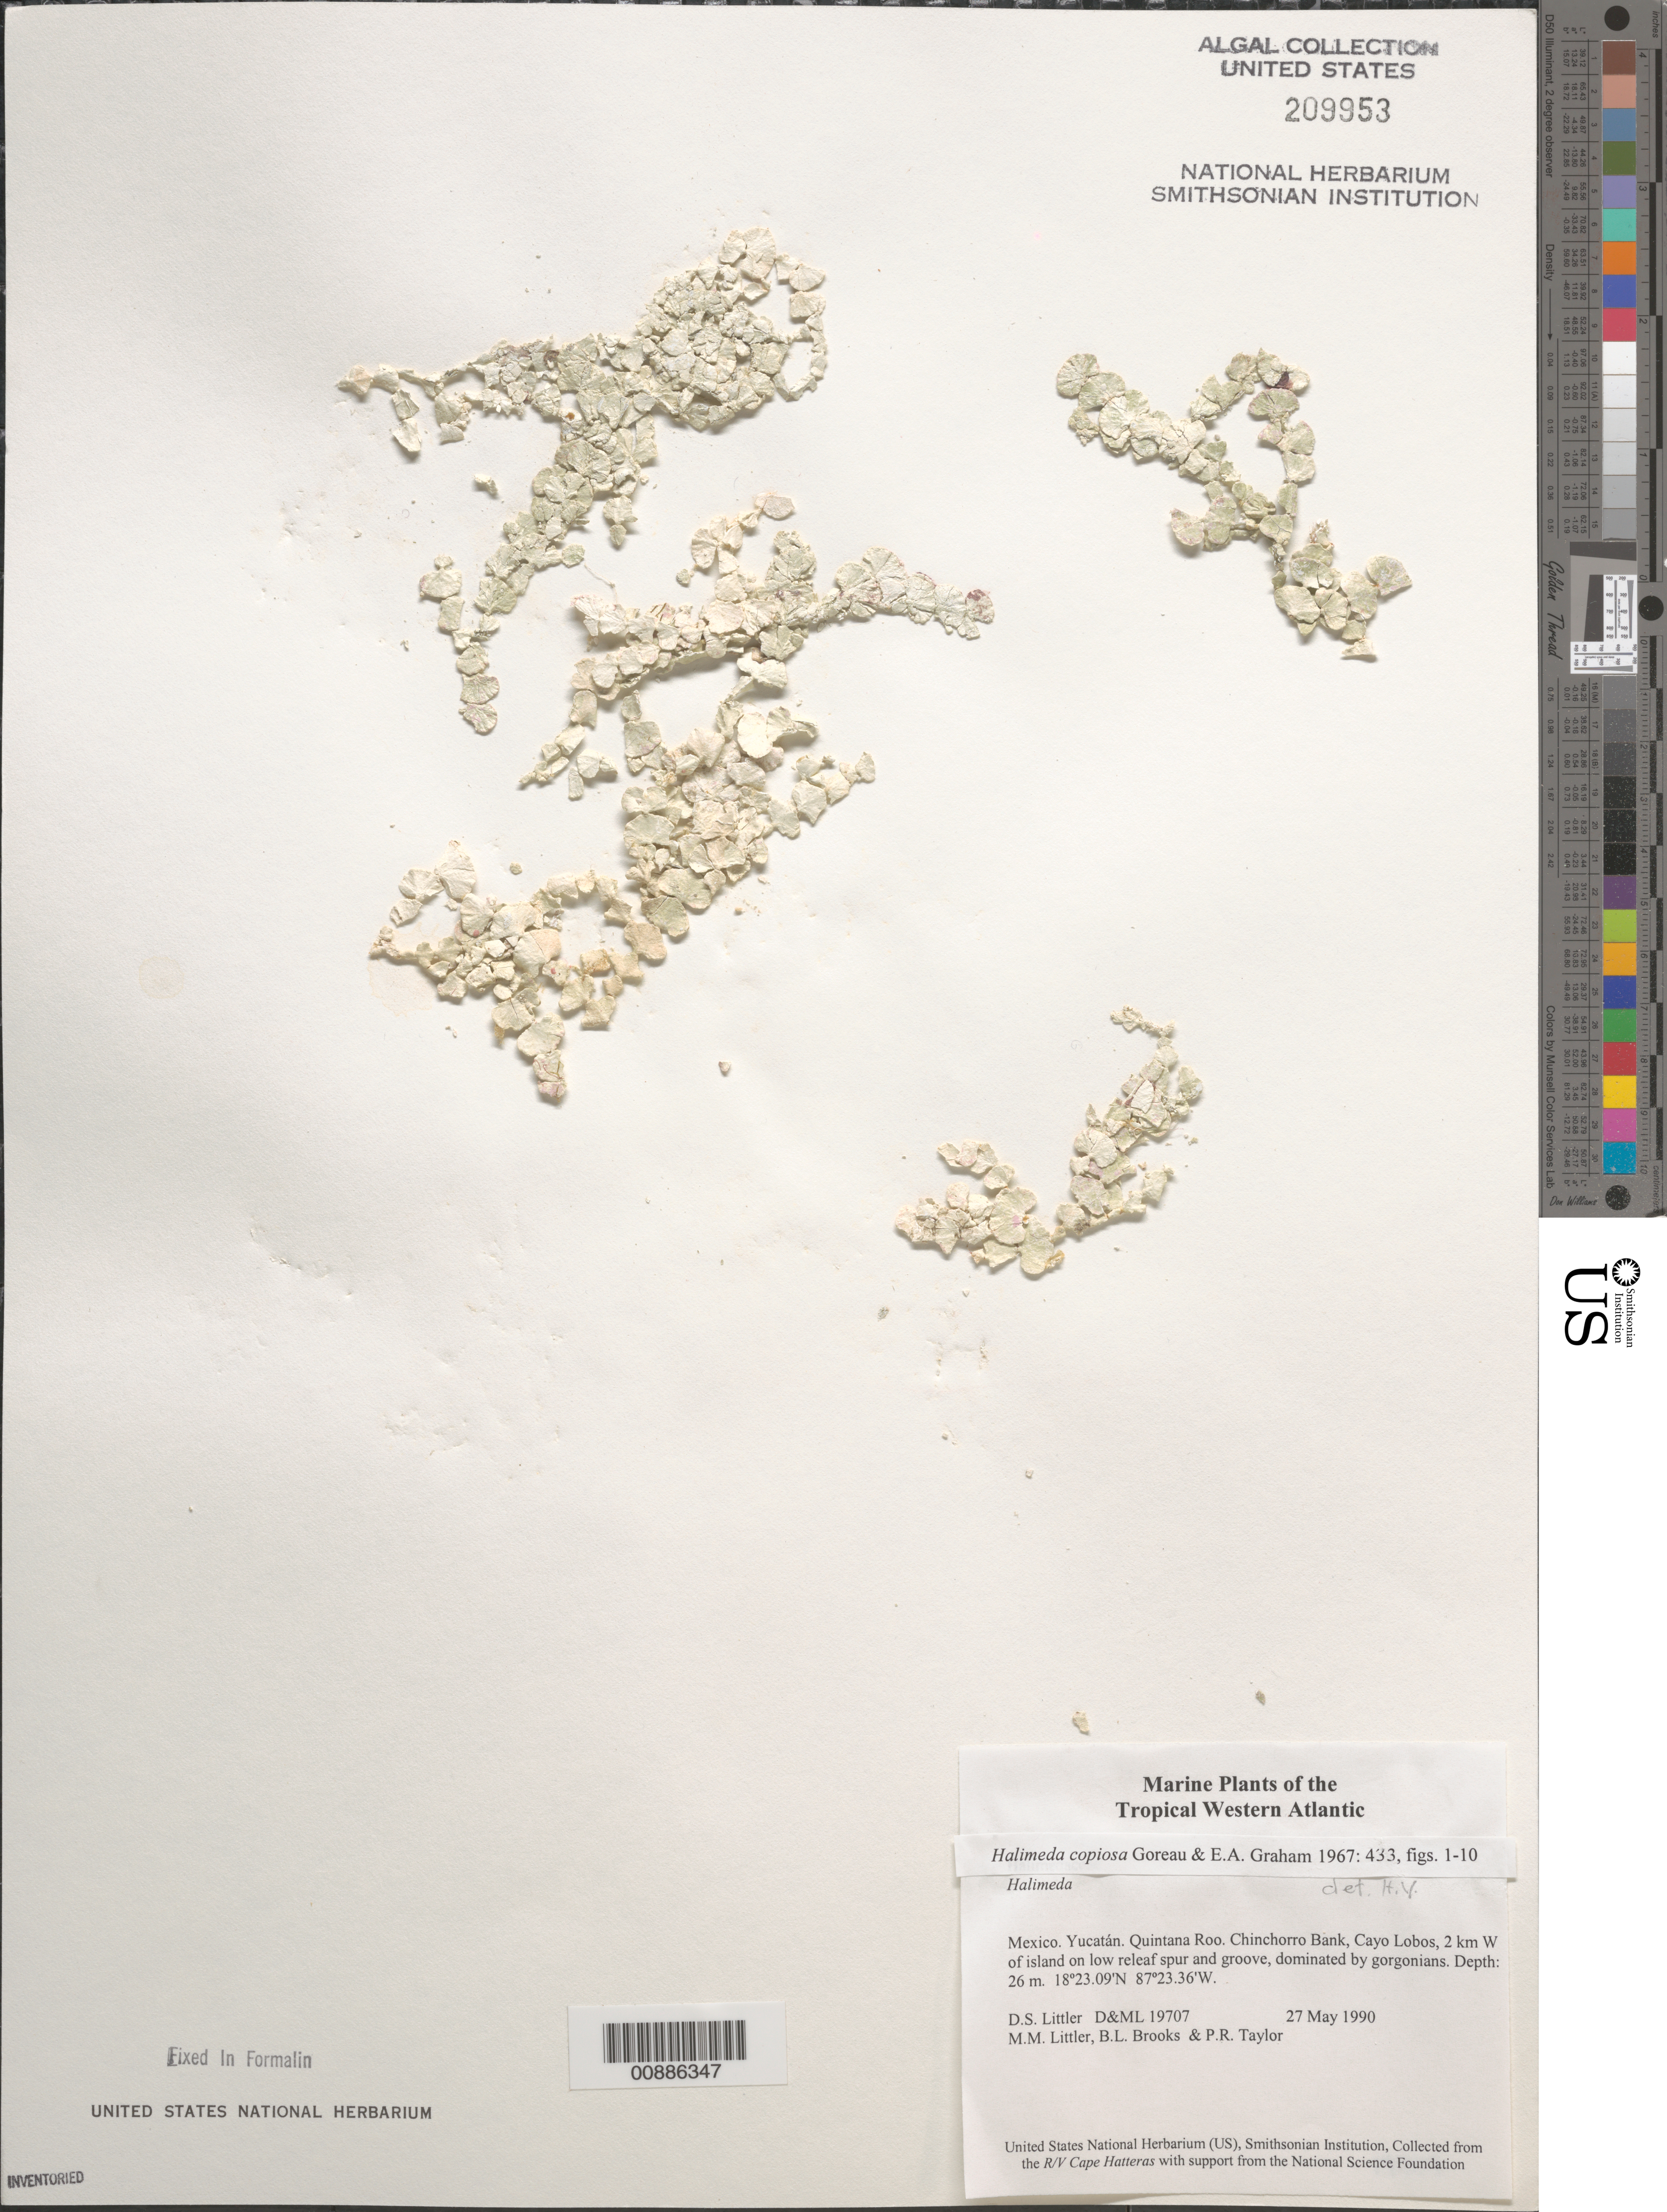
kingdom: Plantae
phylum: Chlorophyta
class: Ulvophyceae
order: Bryopsidales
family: Halimedaceae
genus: Halimeda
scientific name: Halimeda copiosa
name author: Goreau & E.A. Graham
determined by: Verbruggen, H.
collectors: D. S. Littler, M. M. Littler, B. Brooks & P. R. Taylor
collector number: D&ML 19707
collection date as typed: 27 May 1990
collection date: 1990-05-27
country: Mexico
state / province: Quintana Roo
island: Cayo Lobos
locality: Chinchorro Bank, 2 km west of island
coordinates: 18 23.09'N, 87 23.36'W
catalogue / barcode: US 209953